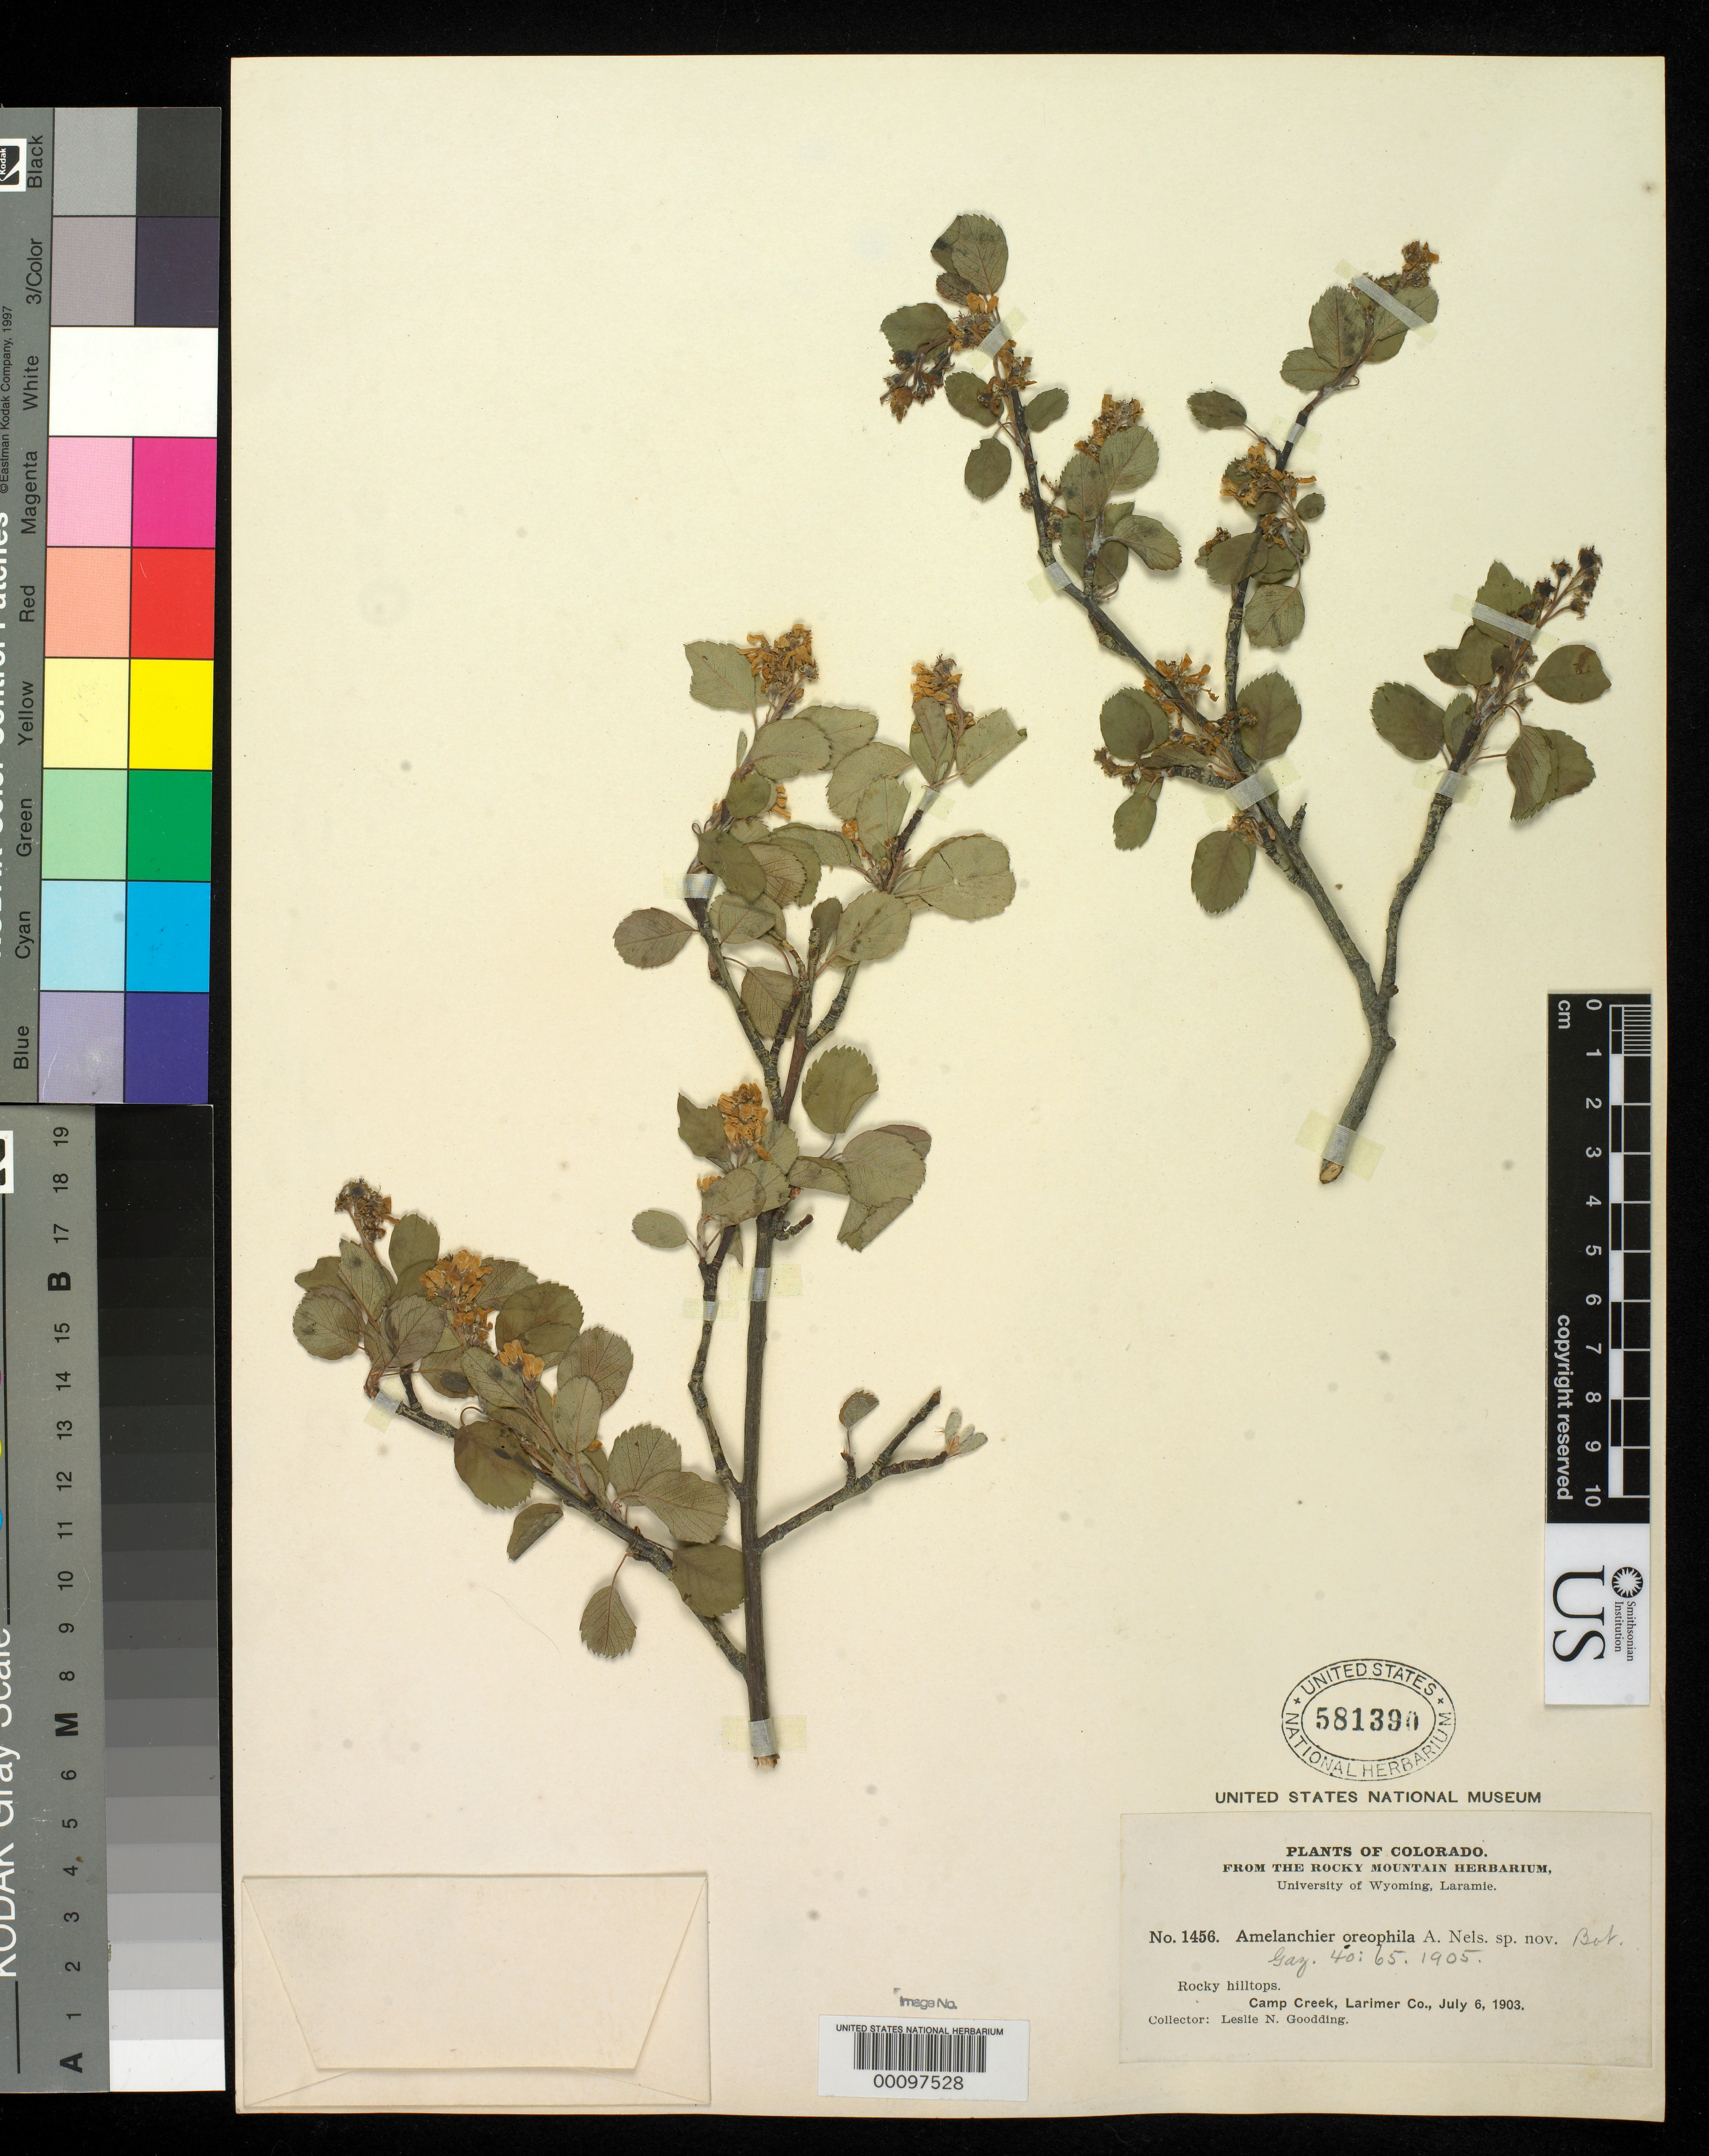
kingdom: Plantae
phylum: Tracheophyta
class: Magnoliopsida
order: Rosales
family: Rosaceae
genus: Amelanchier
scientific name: Amelanchier oreophila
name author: A. Nelson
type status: Type Fragment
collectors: L. N. Goodding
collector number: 1456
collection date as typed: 06 Jul 1903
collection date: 1903-07-06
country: United States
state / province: Colorado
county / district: Routt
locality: Camp Creek.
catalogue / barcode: US 581390